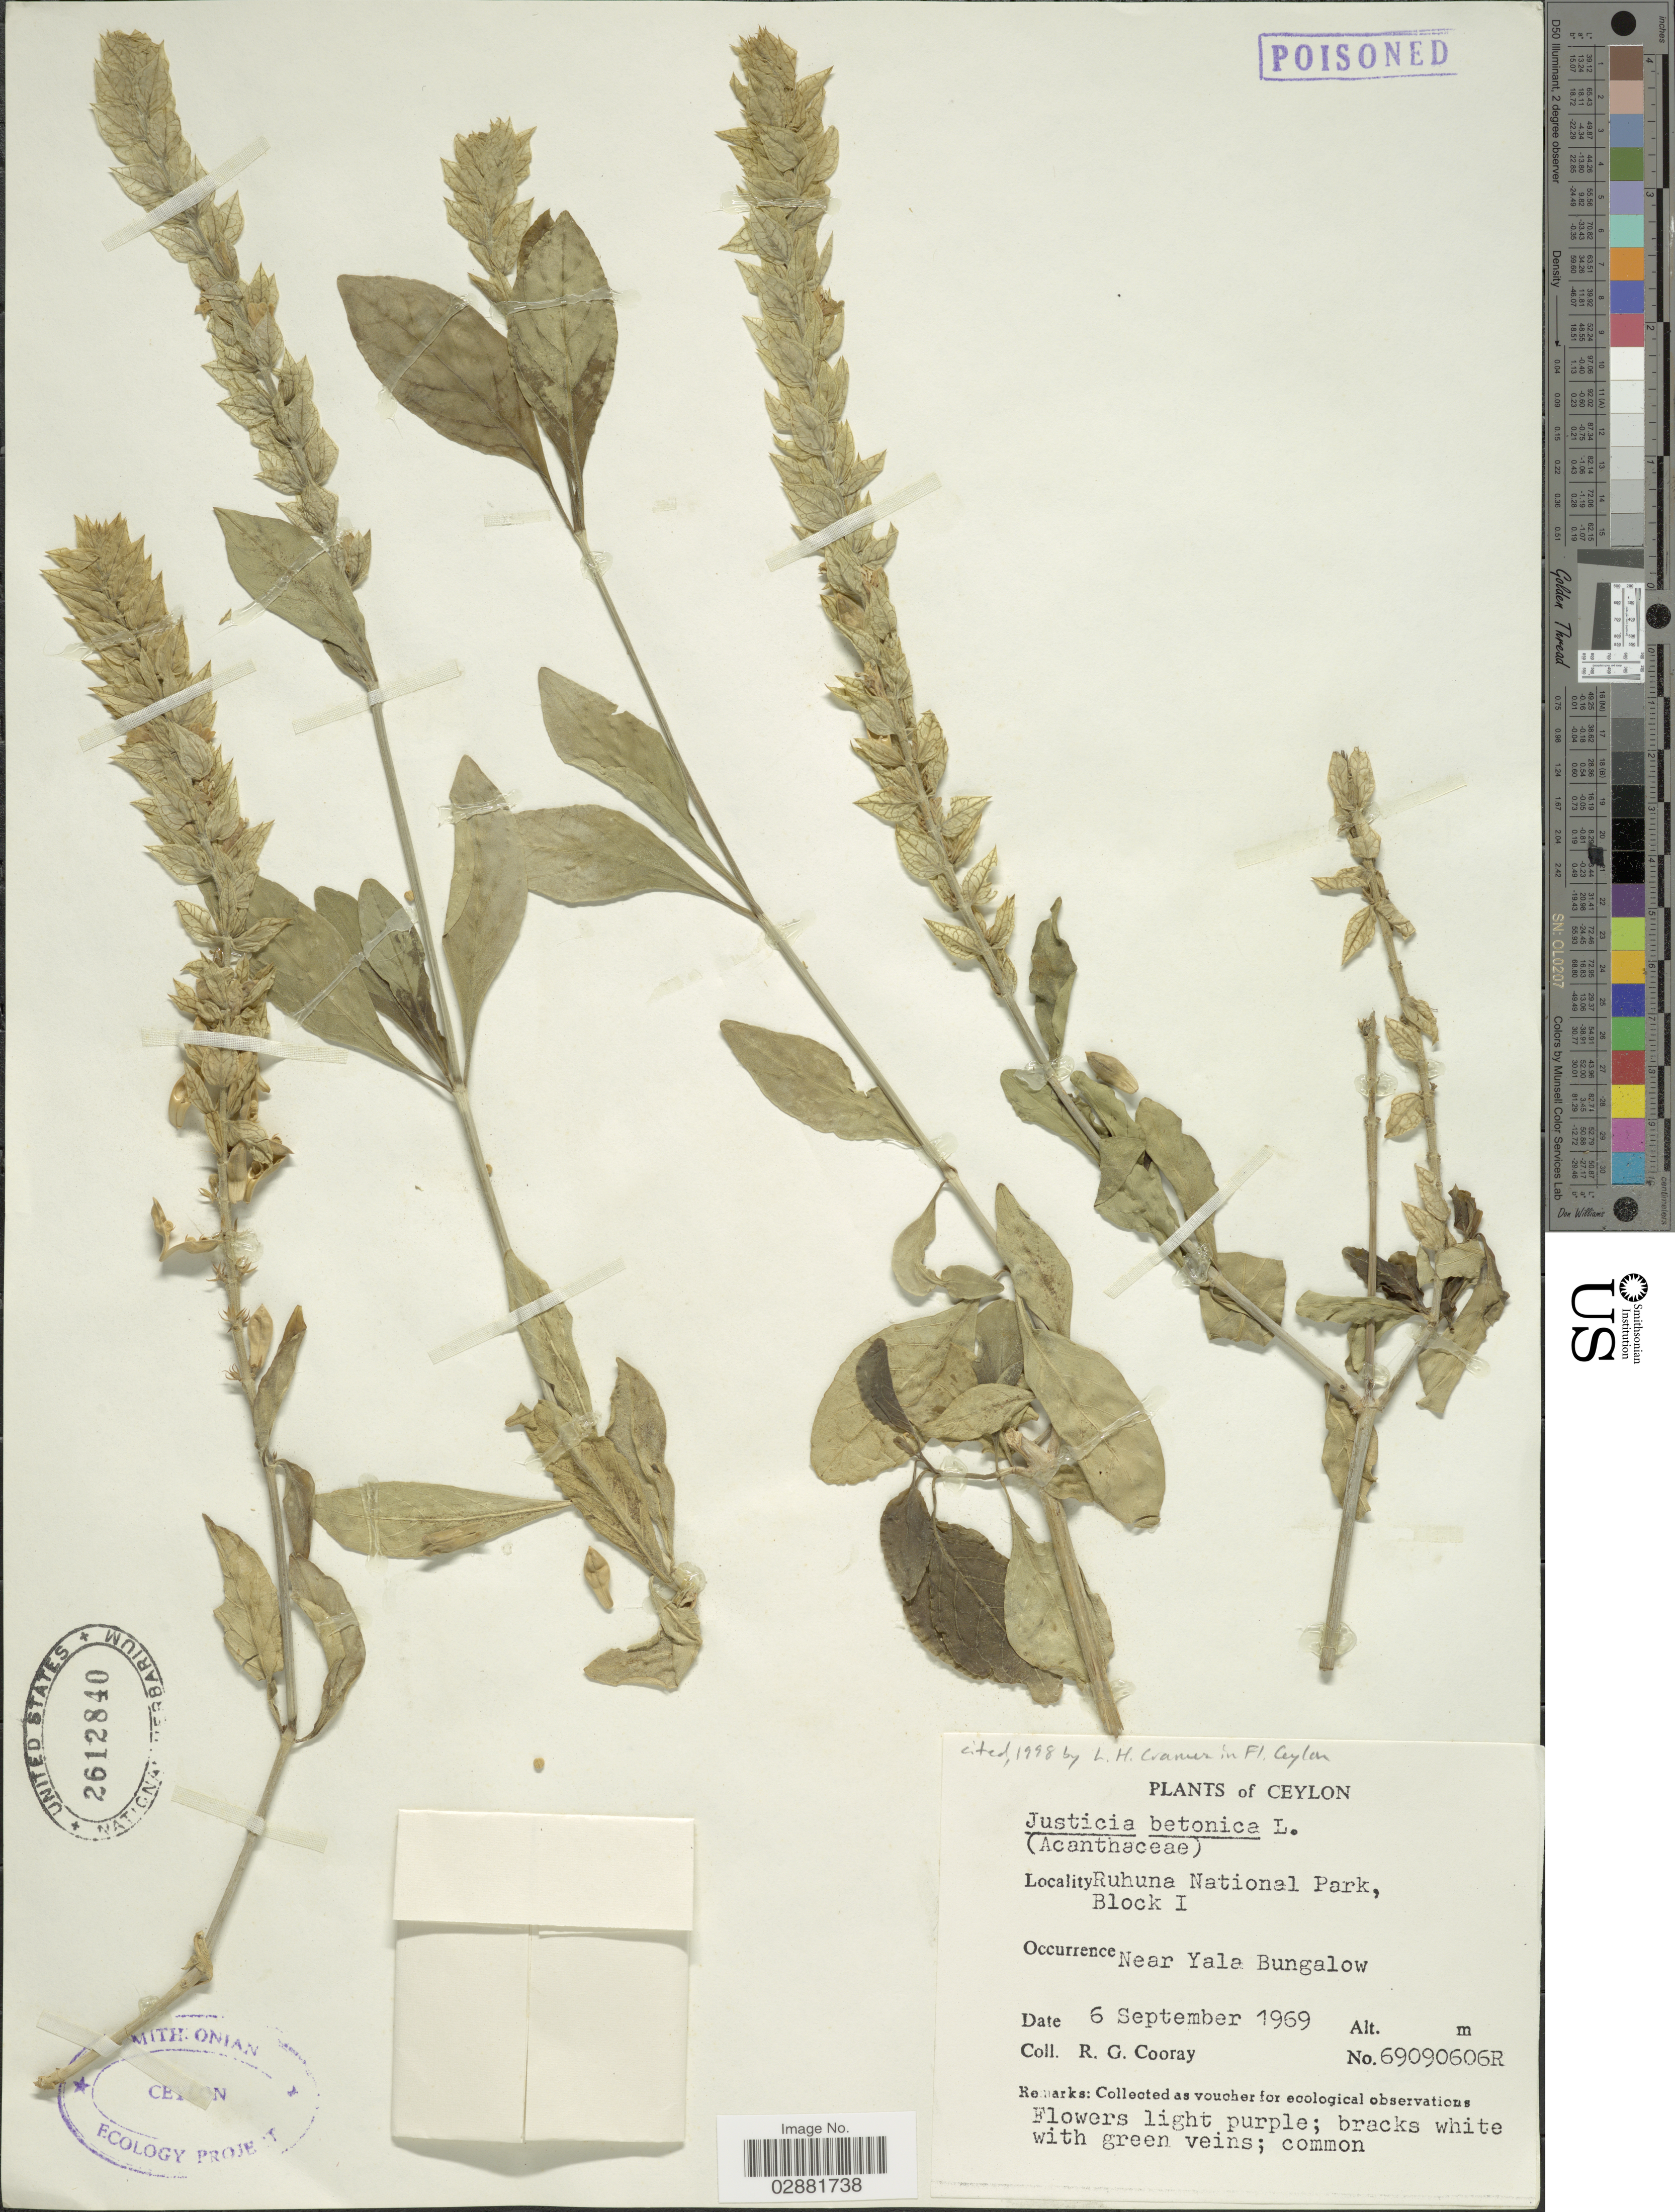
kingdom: Plantae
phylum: Tracheophyta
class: Magnoliopsida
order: Lamiales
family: Acanthaceae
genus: Justicia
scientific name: Justicia betonica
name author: L.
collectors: R. Cooray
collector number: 69090606R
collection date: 1969-09-06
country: Sri Lanka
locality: Ceylon, Ruhuna National Park, Block I, Near Yale Bungalow.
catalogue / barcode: US 2612840